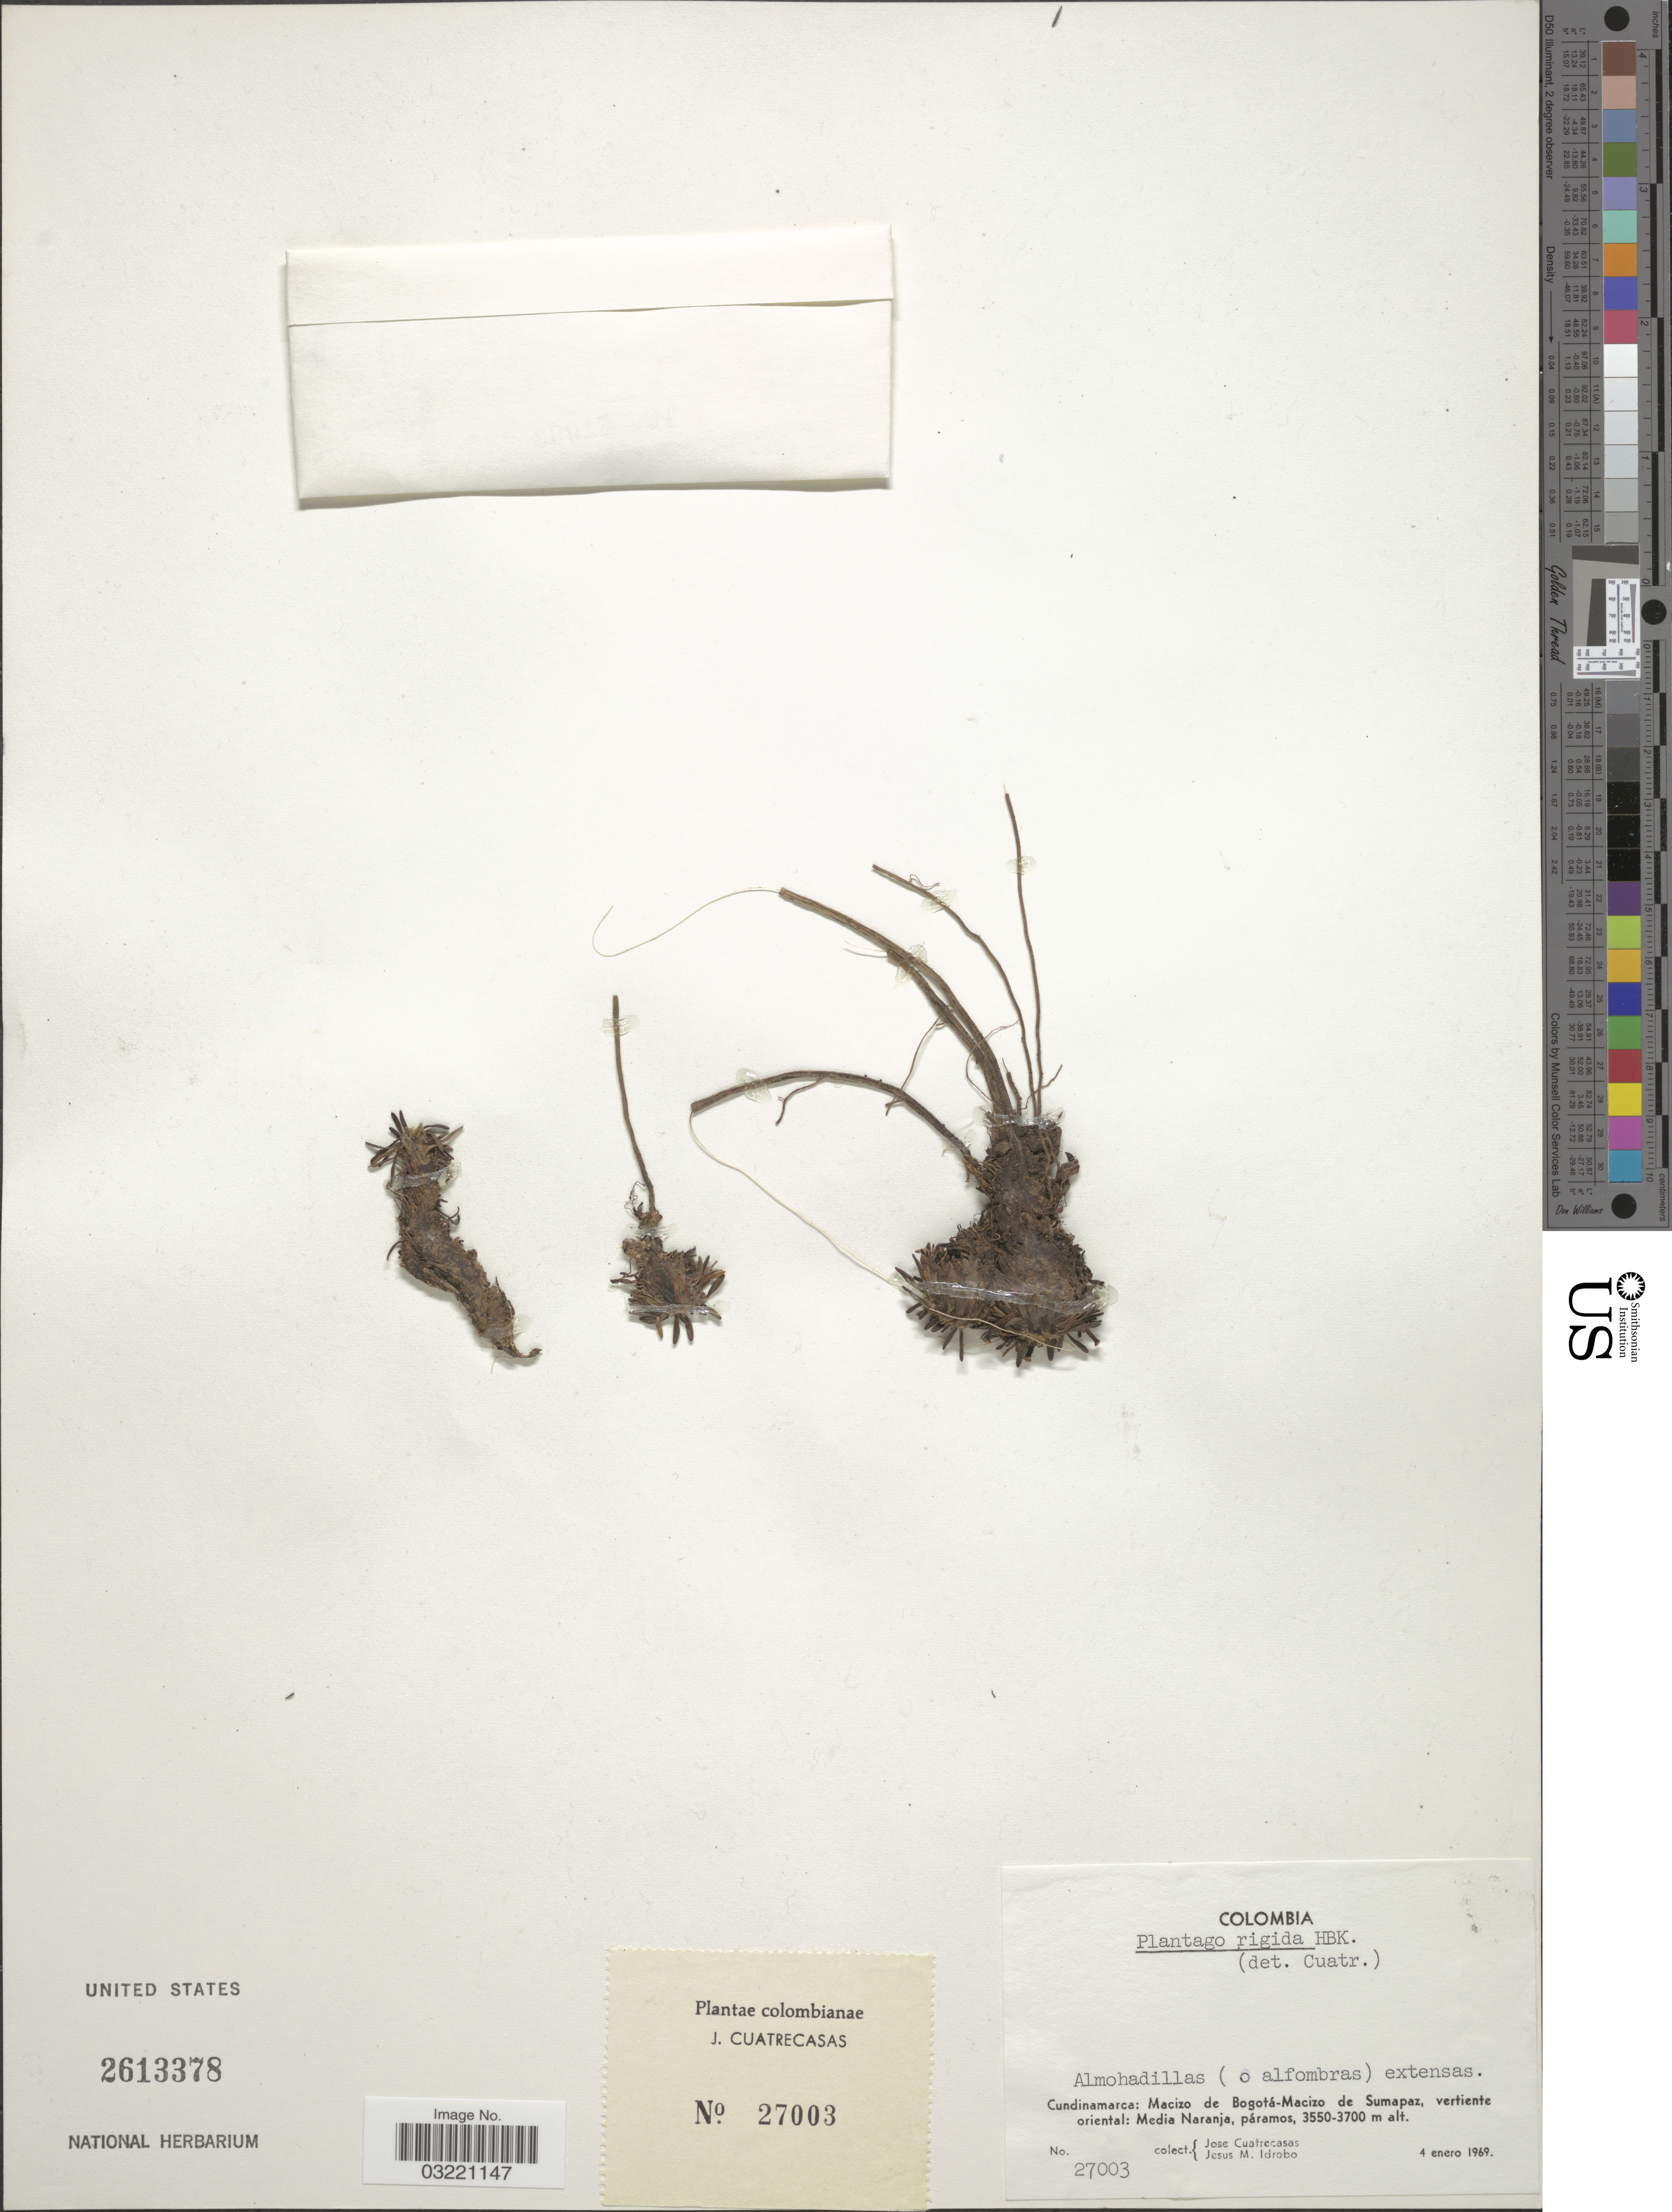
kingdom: Plantae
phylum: Tracheophyta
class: Magnoliopsida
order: Lamiales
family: Plantaginaceae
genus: Plantago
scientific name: Plantago rigida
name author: Kunth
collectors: J. Cuatrecasas & J. M. Idrobo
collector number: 27003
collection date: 1969-01-04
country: Colombia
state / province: Cundinamarca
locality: Macizo de Bogotá-Macizo de Sumapaz, vertiente oriental: Media Naranja.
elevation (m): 3550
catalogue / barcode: US 2613378